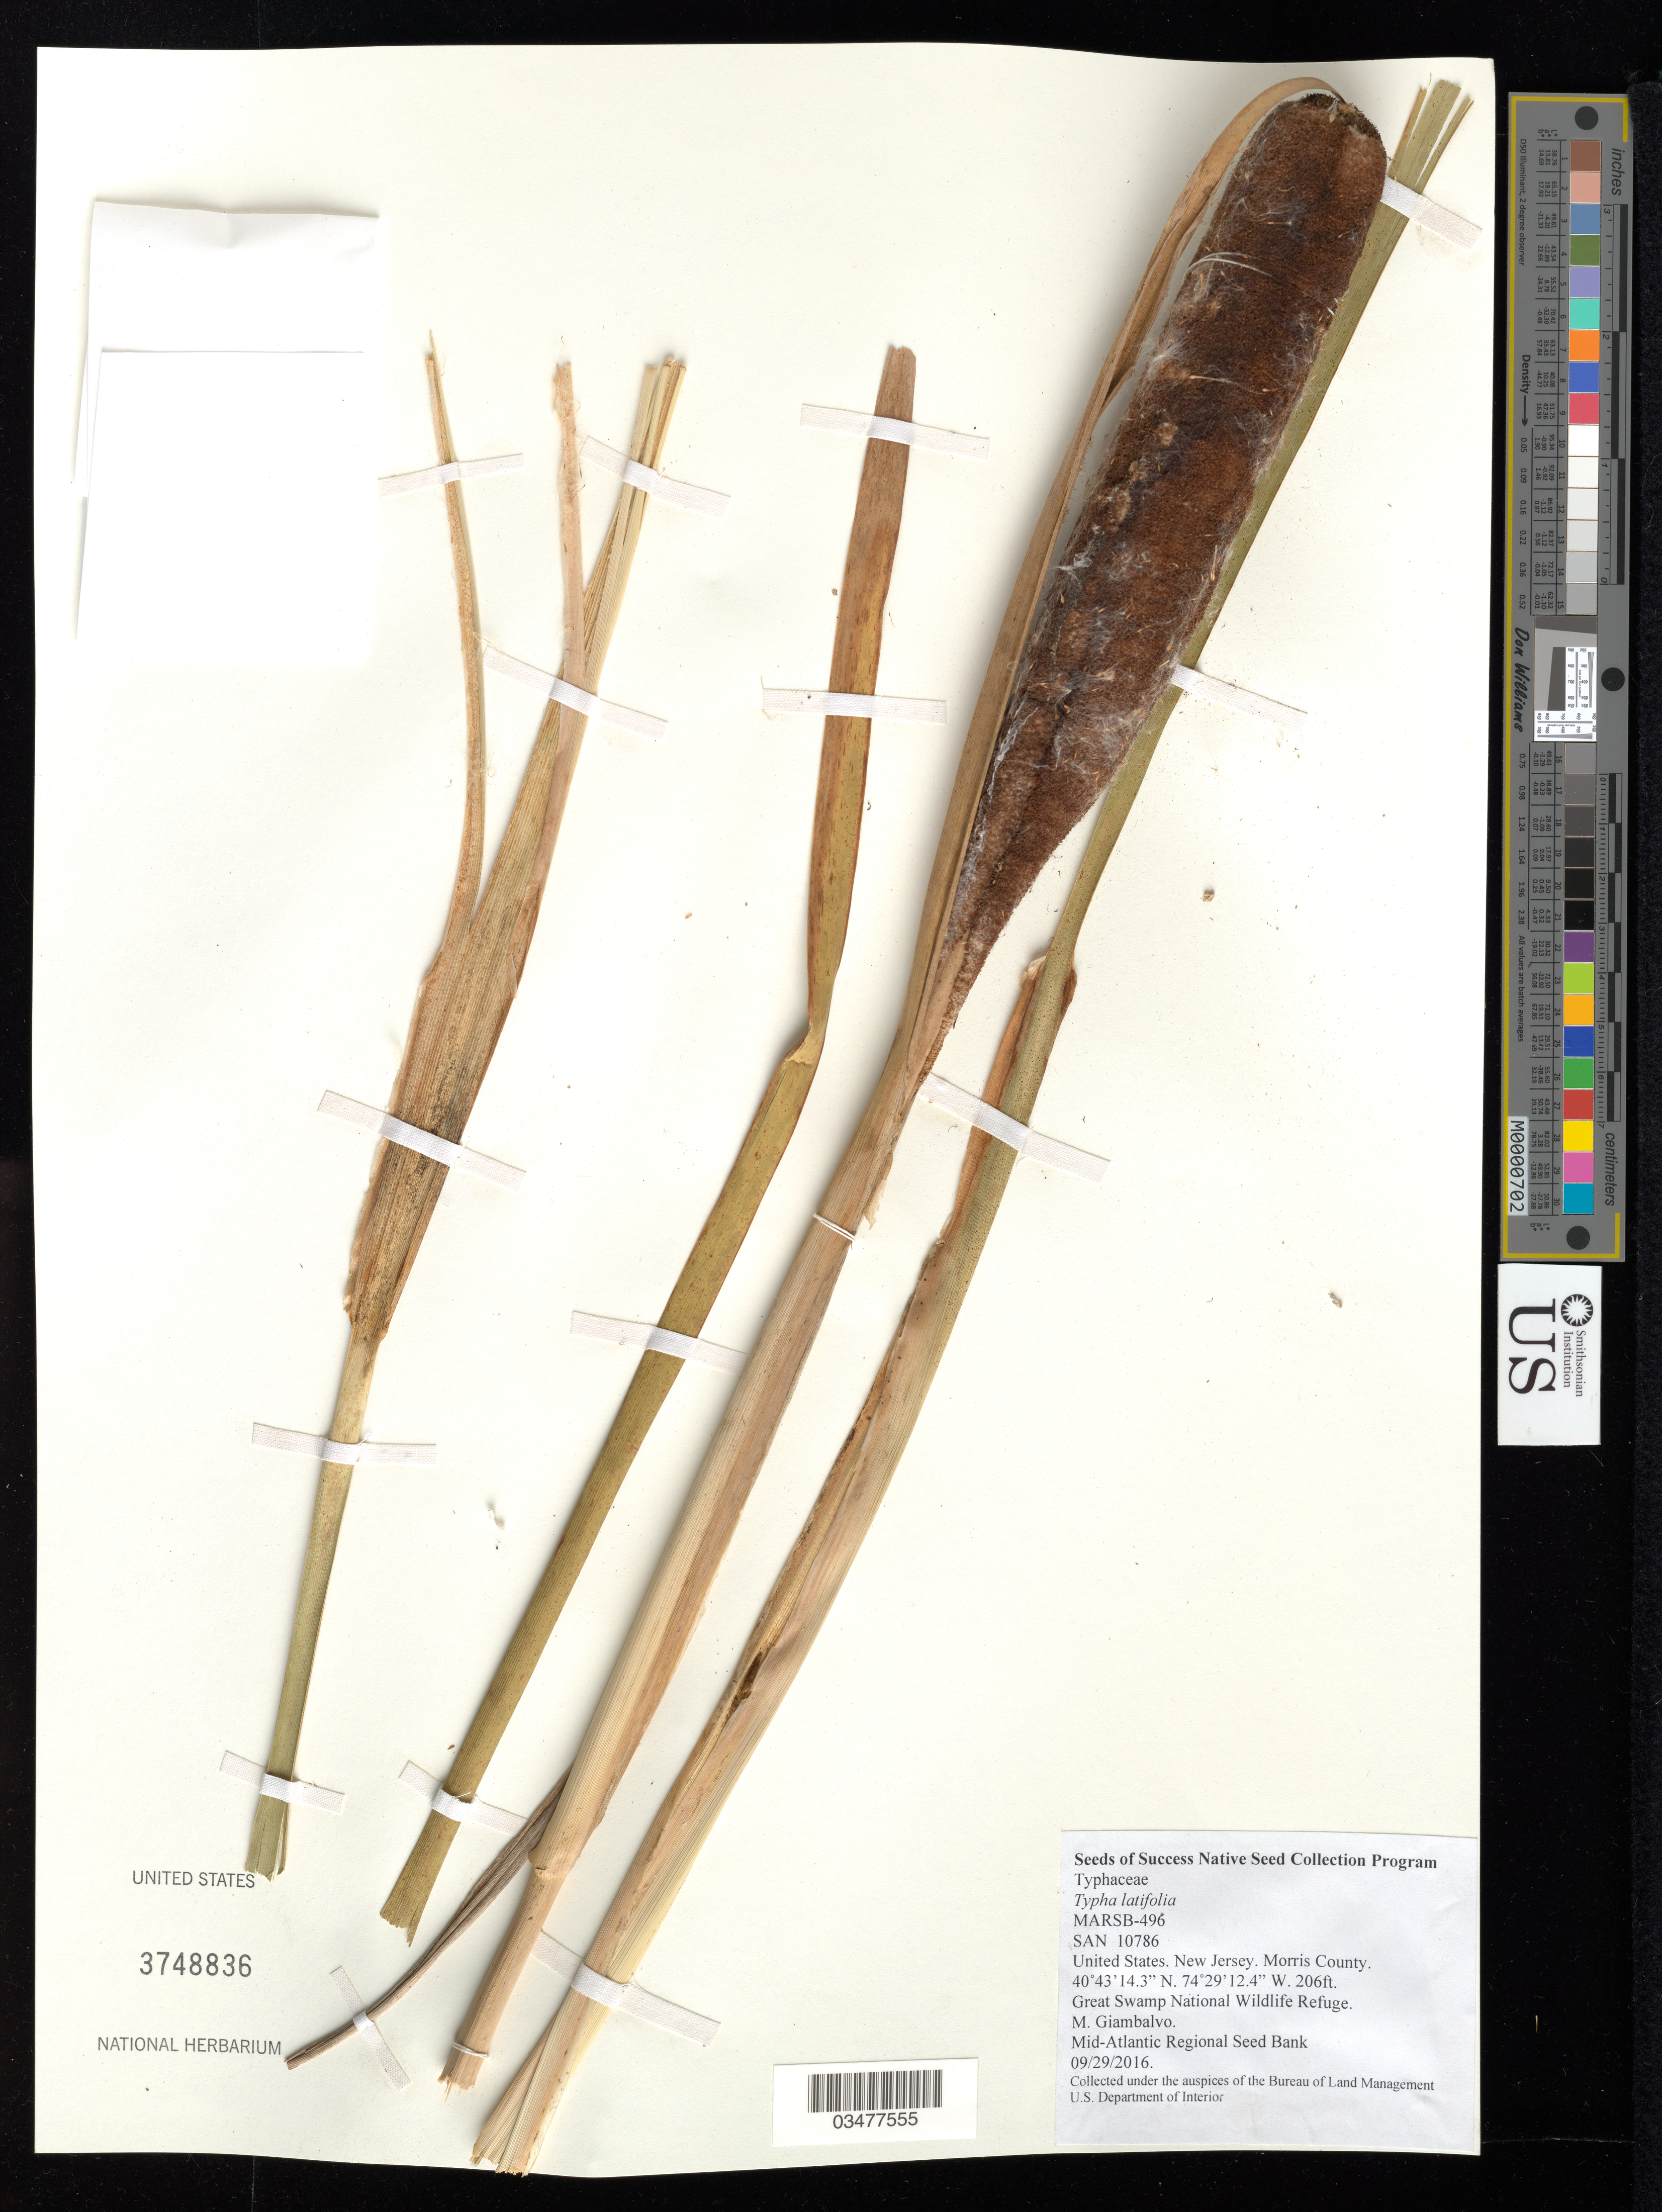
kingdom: Plantae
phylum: Tracheophyta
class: Liliopsida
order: Poales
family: Typhaceae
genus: Typha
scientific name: Typha latifolia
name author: L.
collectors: M. Giambalvo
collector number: MARSB-496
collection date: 2016-09-29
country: United States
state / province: New Jersey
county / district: Morris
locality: Great Swamp National Wildlife Refuge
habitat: Hardwood swamp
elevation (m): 63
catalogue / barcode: US 3748836